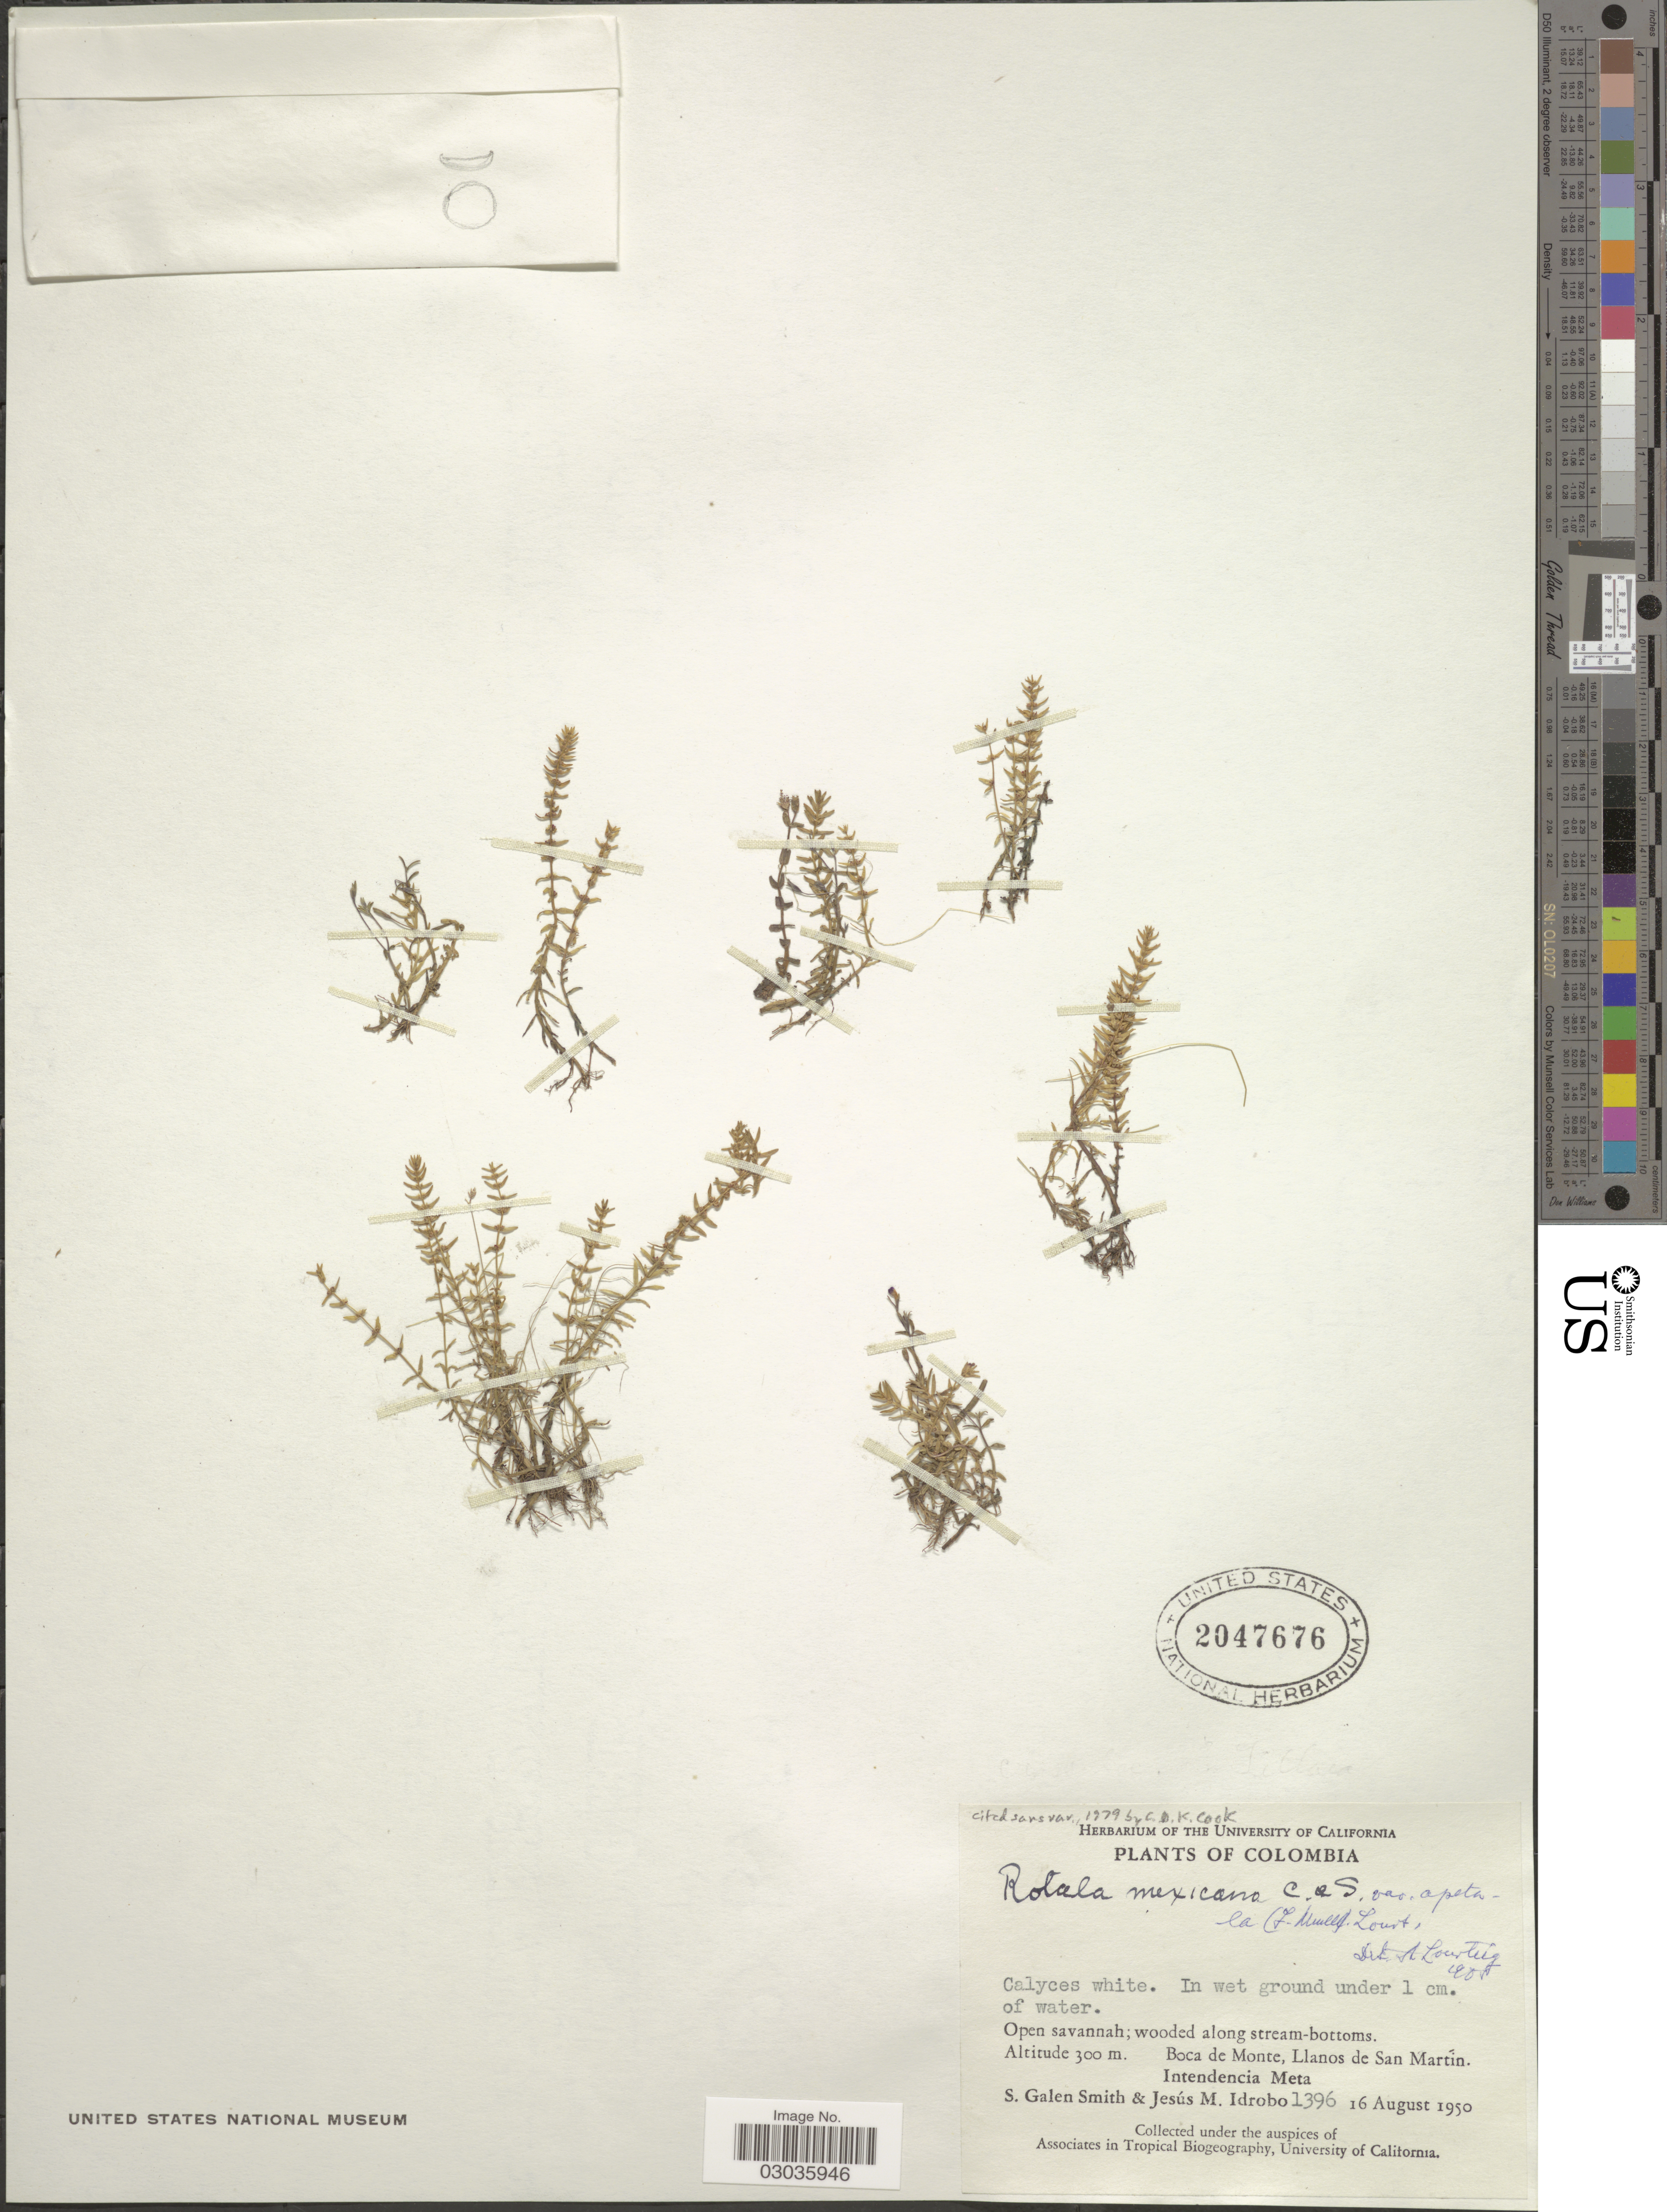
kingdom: Plantae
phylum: Tracheophyta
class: Magnoliopsida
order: Myrtales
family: Lythraceae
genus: Rotala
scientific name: Rotala mexicana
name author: Cham. & Schltdl.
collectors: S. G. Smith & J. M. Idrobo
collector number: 1396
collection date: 1950-08-16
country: Colombia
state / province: Meta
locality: Boca de Monte, Llanos de San Martin.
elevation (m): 300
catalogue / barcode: US 2047676